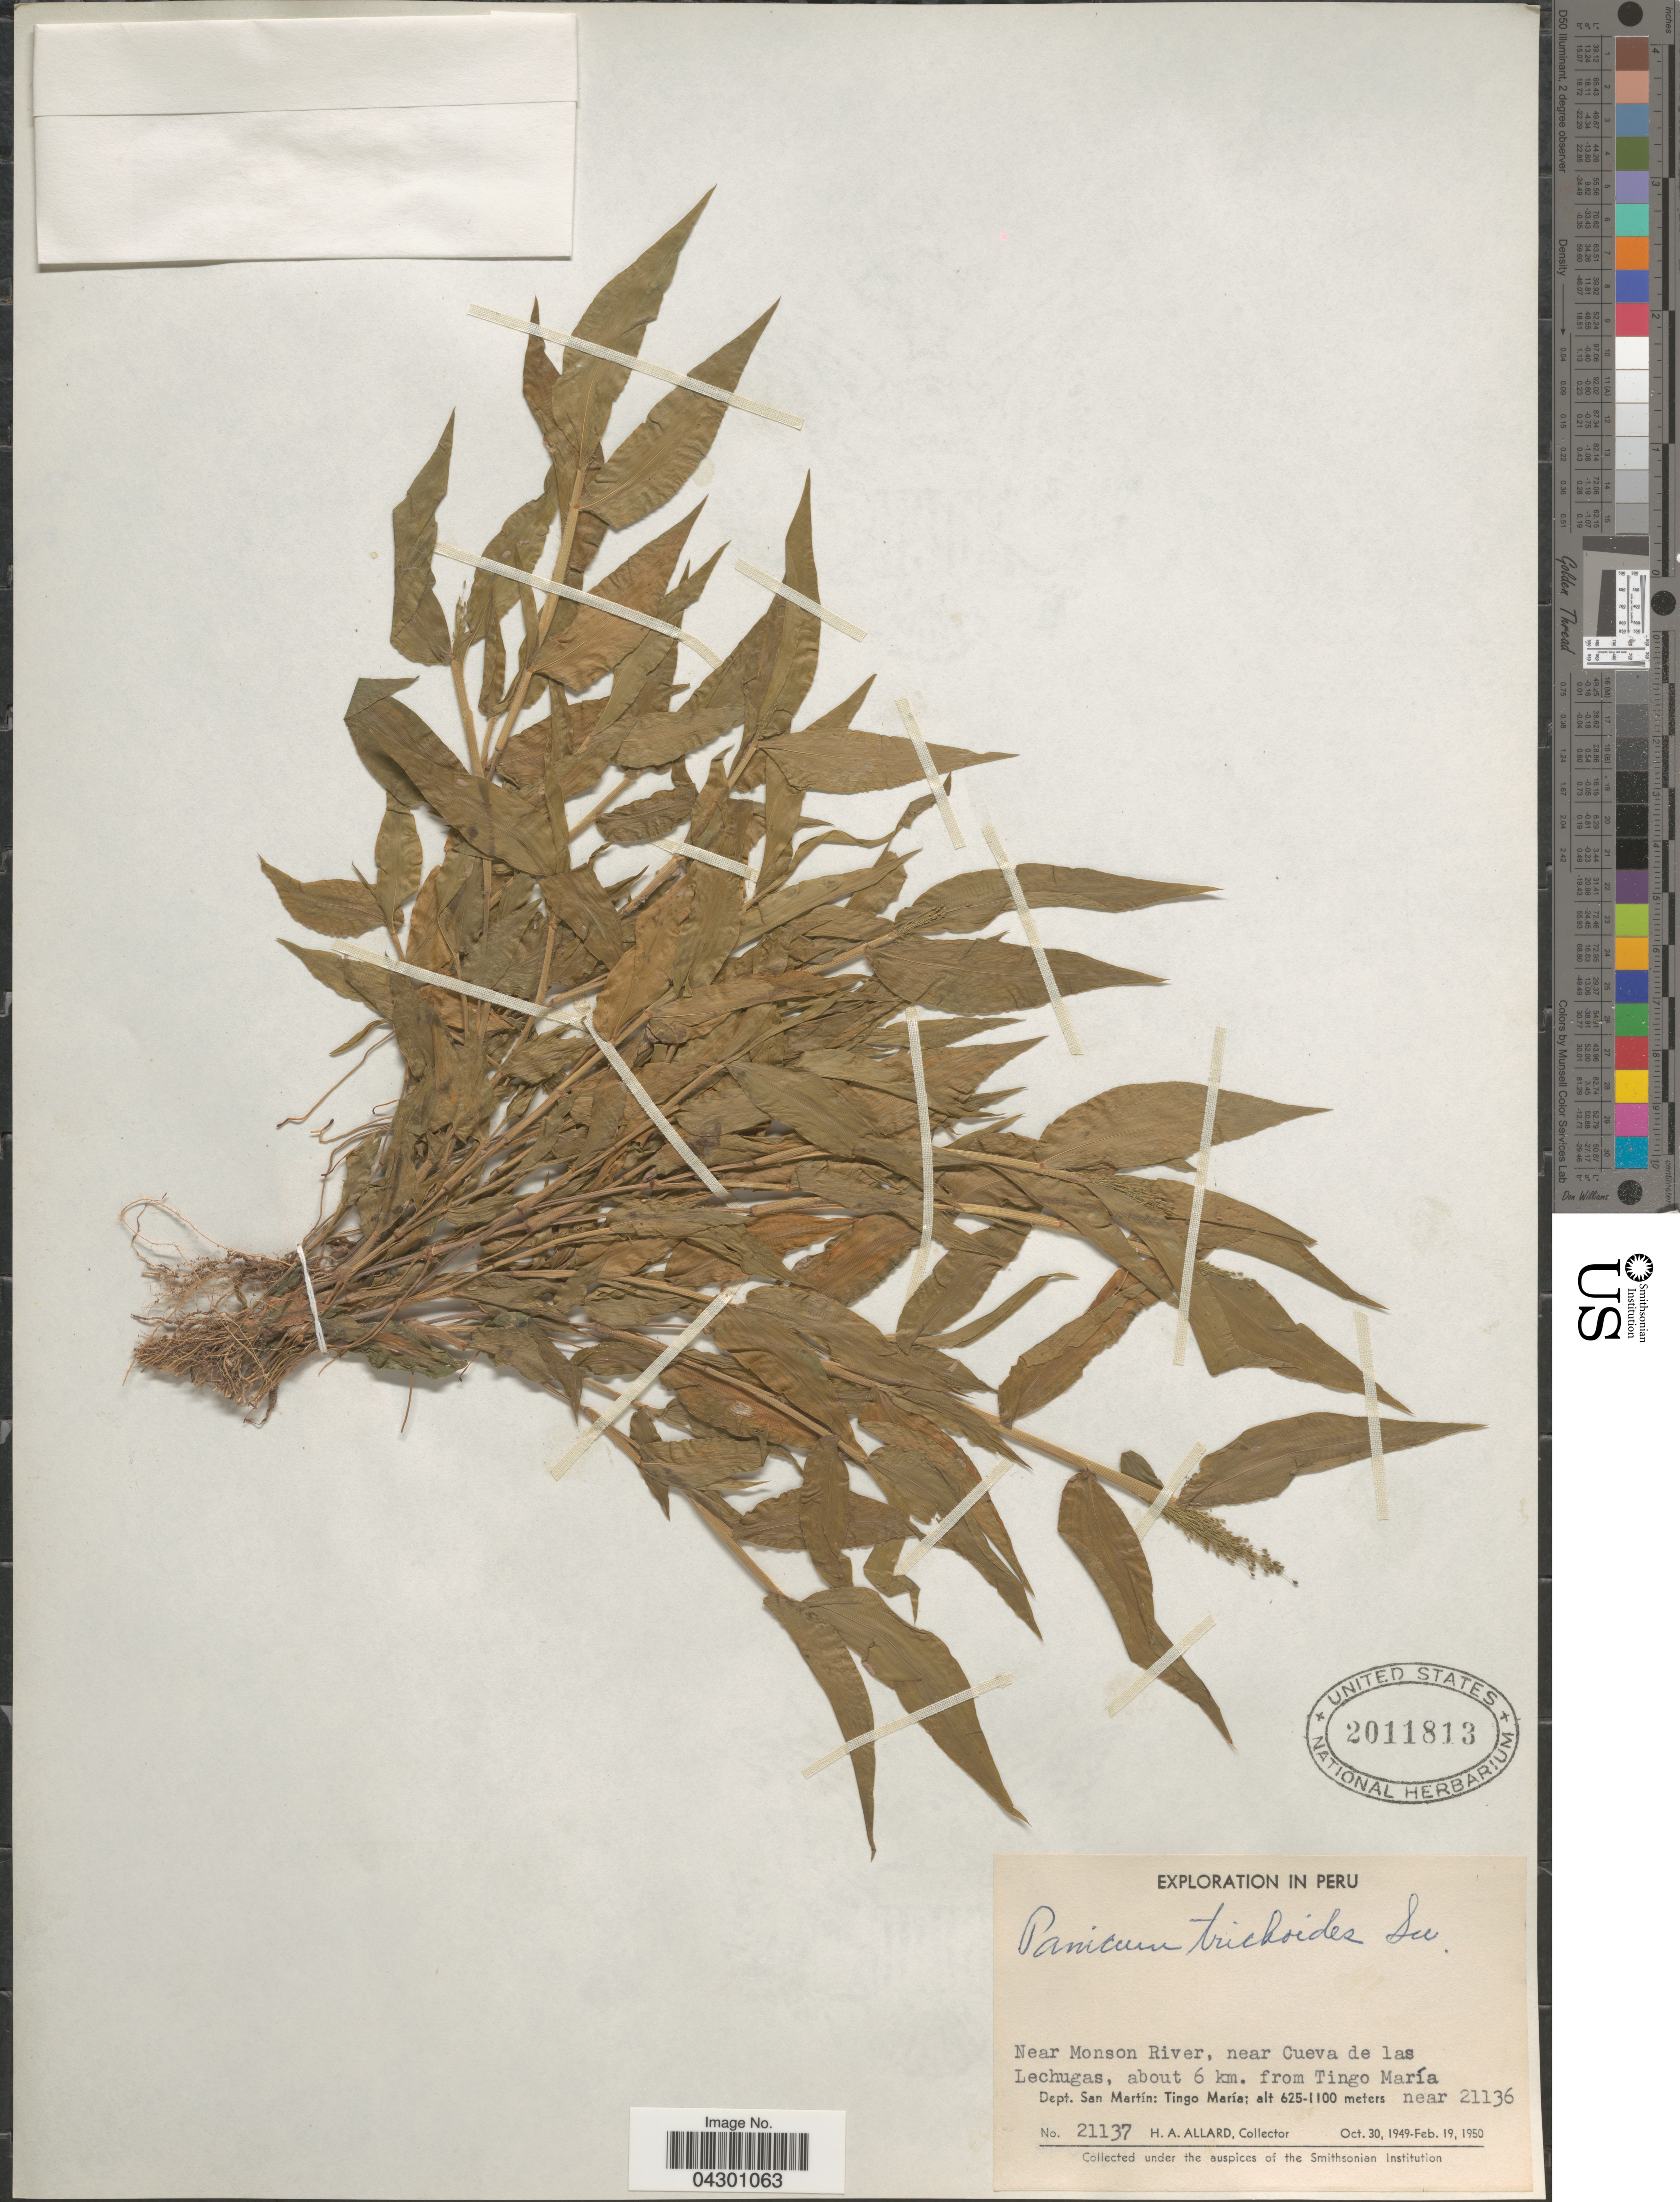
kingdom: Plantae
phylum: Tracheophyta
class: Liliopsida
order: Poales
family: Poaceae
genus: Panicum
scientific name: Panicum trichoides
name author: Sw.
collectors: H. A. Allard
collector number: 21137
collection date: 1949-10-30/1950-02-19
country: Peru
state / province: San Martín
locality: Exploration in Peru. Near Monson River, near Cueva de las Lechugas, about 6 km. from Tingo María. Dept. San Martín: Tingo María; near 21136.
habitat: near river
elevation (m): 625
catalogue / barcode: US 2011813